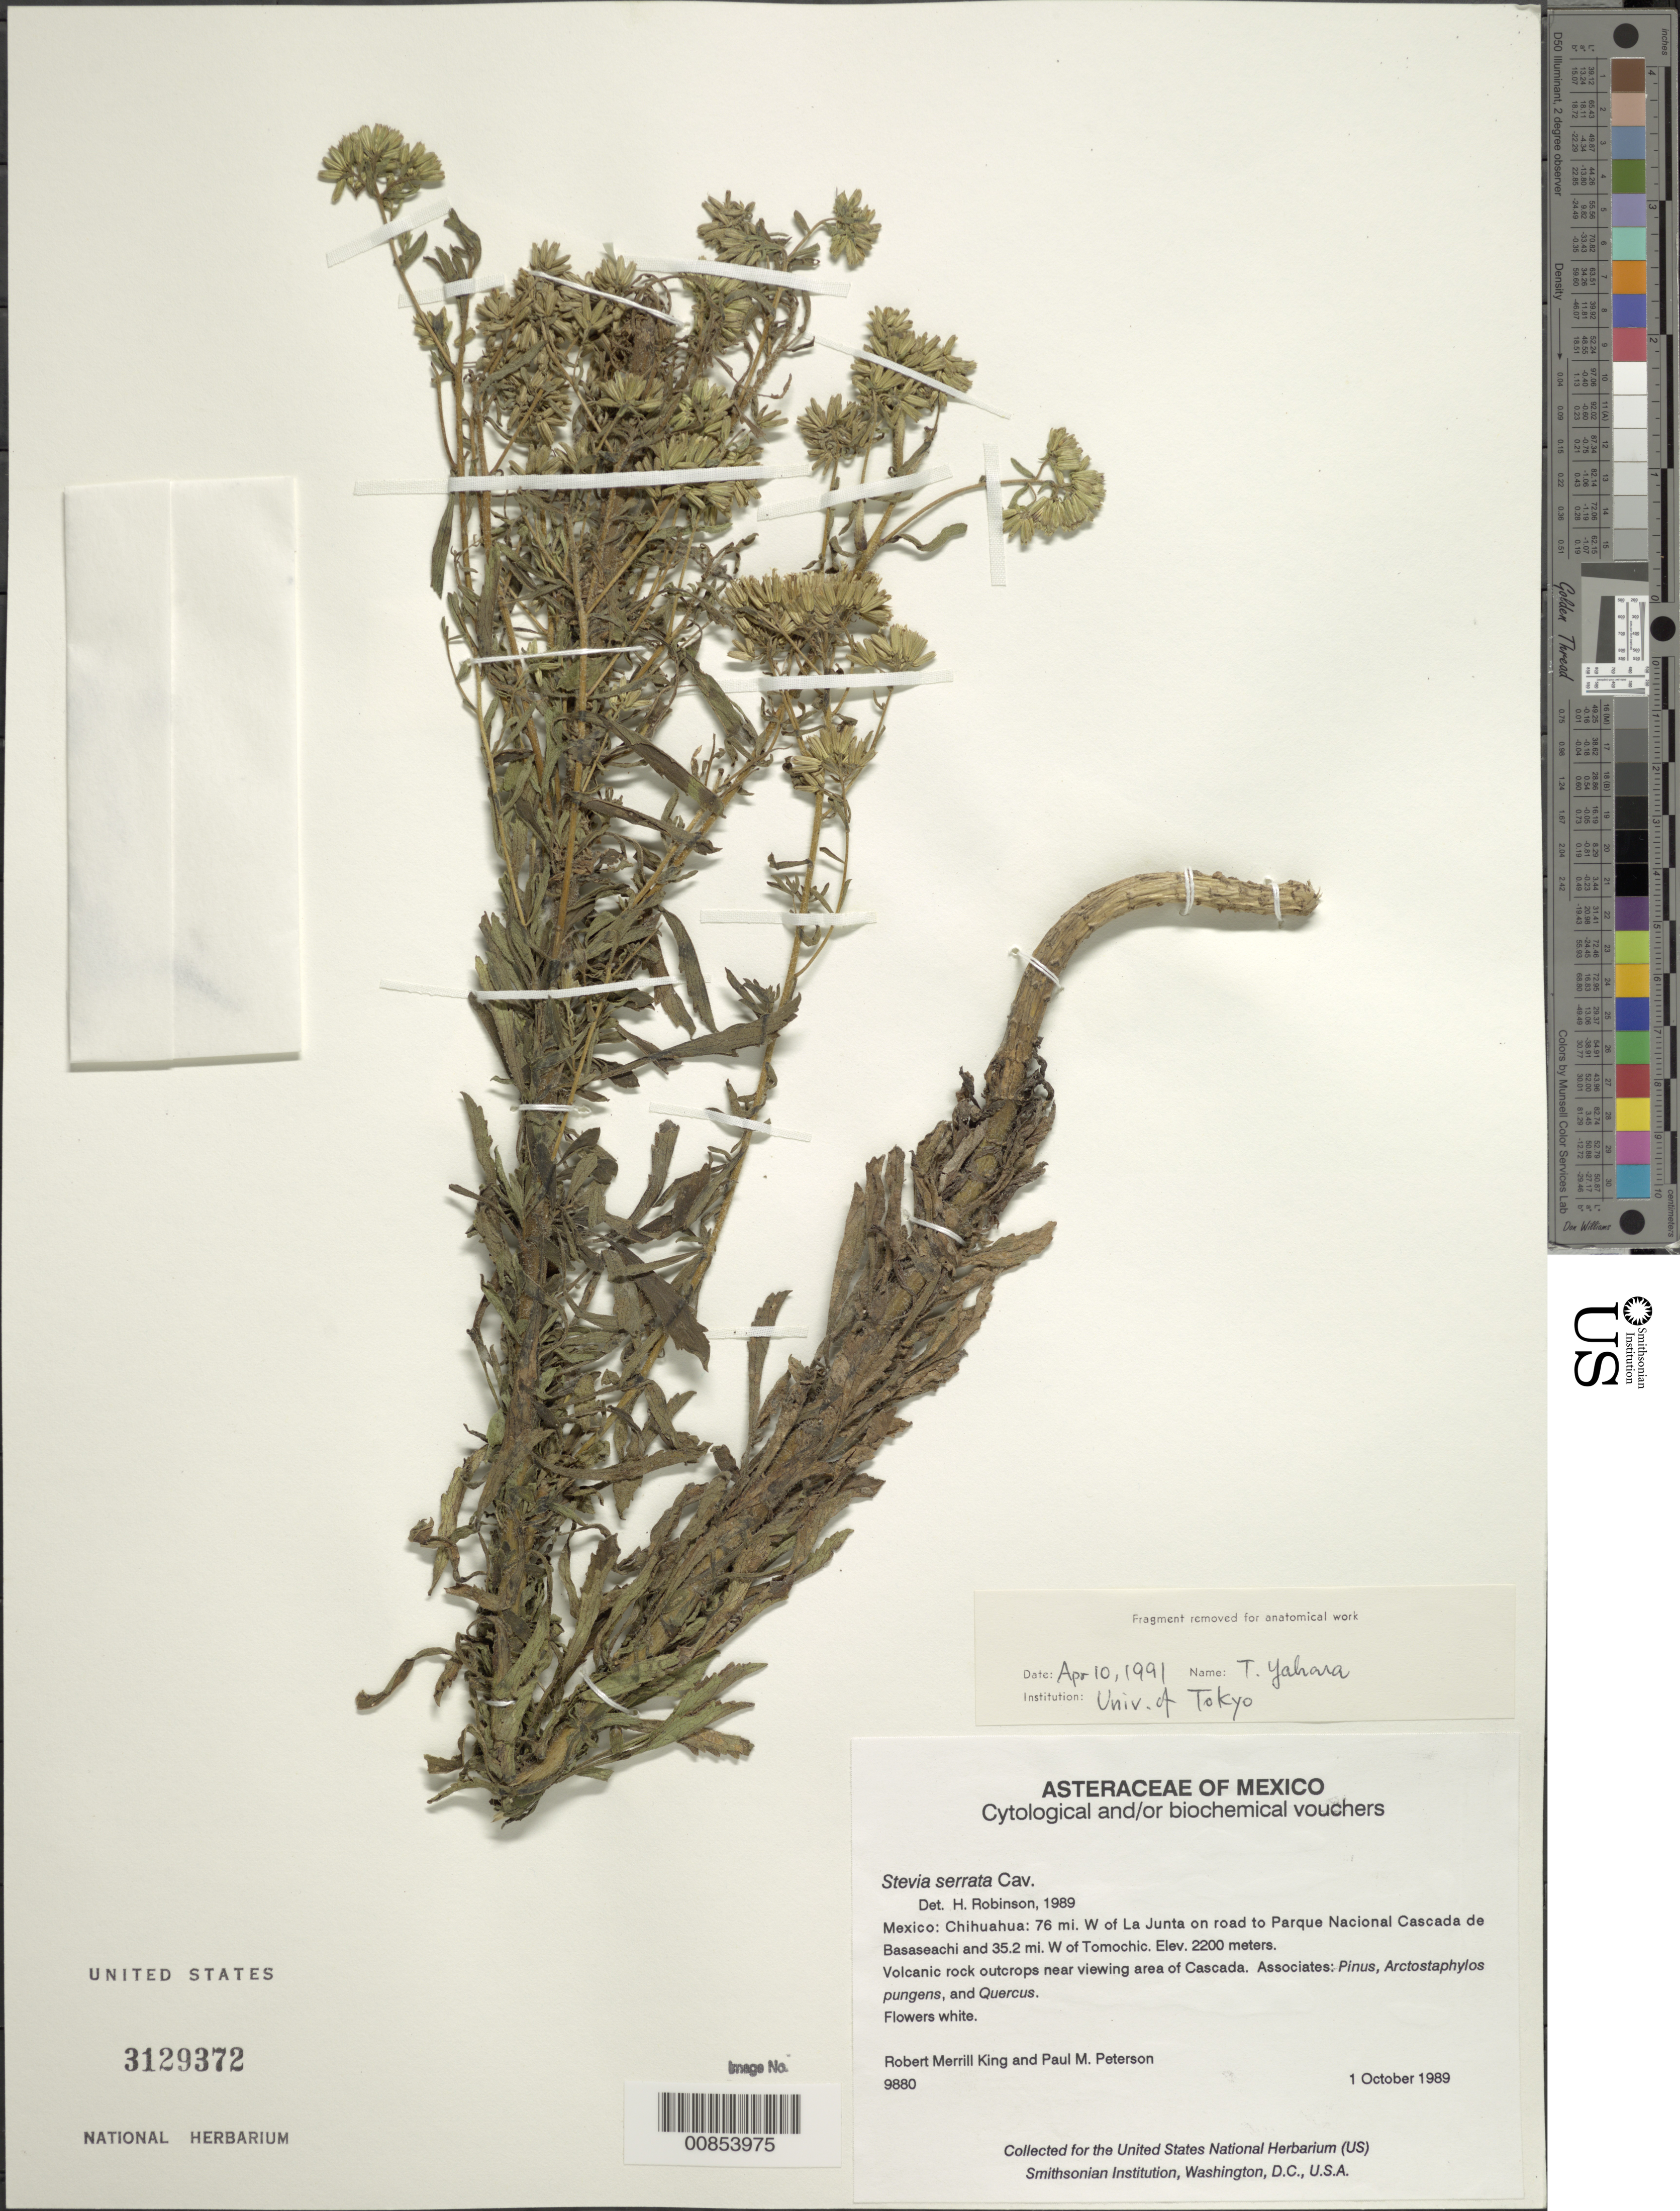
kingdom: Plantae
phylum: Tracheophyta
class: Magnoliopsida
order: Asterales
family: Asteraceae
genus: Stevia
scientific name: Stevia serrata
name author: Cav.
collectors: R. M. King & P. M. Peterson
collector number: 9880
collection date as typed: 01 Oct 1989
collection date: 1989-10-01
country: Mexico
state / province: Chihuahua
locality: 76 mi. W of La Junta on road to Parque Nacional Cascada de Basaseachic and 35.2 mi. W of Tomochic. Near viewing area of Cascada.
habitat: Volcanic rock outcrops. Associates: Pinus, Arcostaphylos pungens and Quercus.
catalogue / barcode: US 3129372